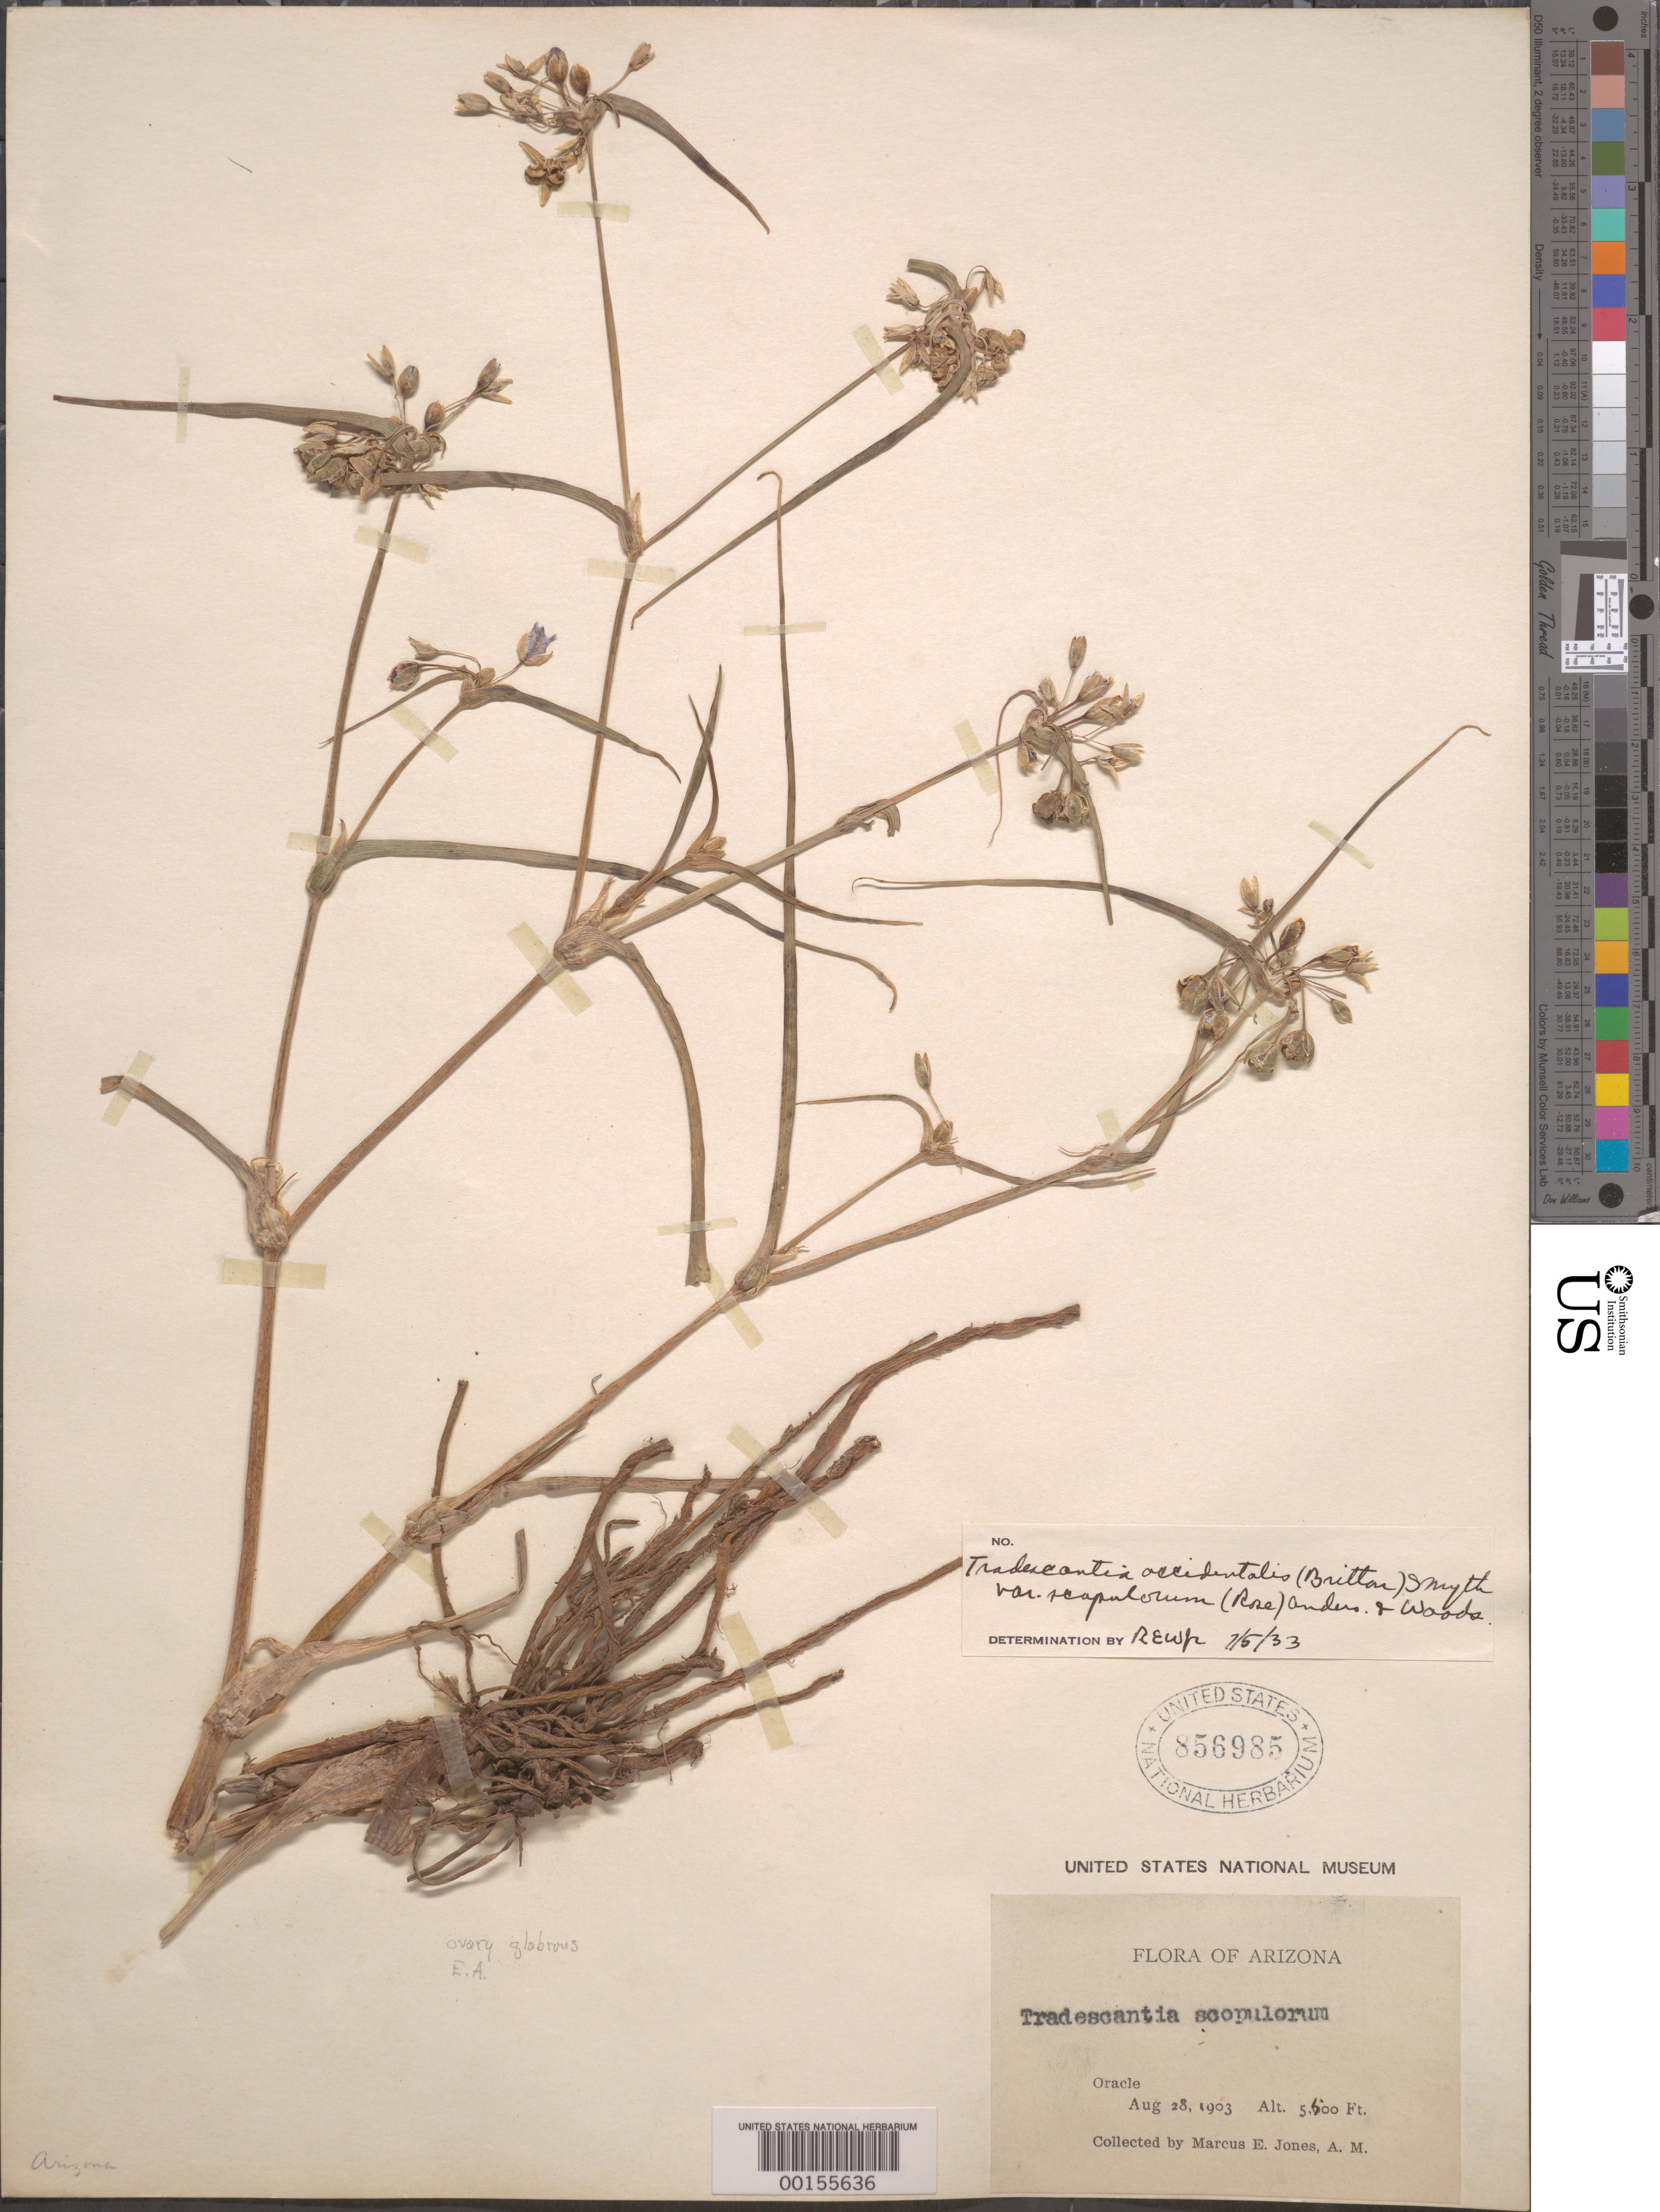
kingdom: Plantae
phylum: Tracheophyta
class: Liliopsida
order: Commelinales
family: Commelinaceae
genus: Tradescantia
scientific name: Tradescantia occidentalis var. scopulorum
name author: (Rose) E.S. Anderson & Woodson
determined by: Woodward, R. E.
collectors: M. E. Jones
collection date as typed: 28 Aug 1903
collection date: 1903-08-28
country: United States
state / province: Arizona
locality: Oracle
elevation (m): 1678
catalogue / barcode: US 856985